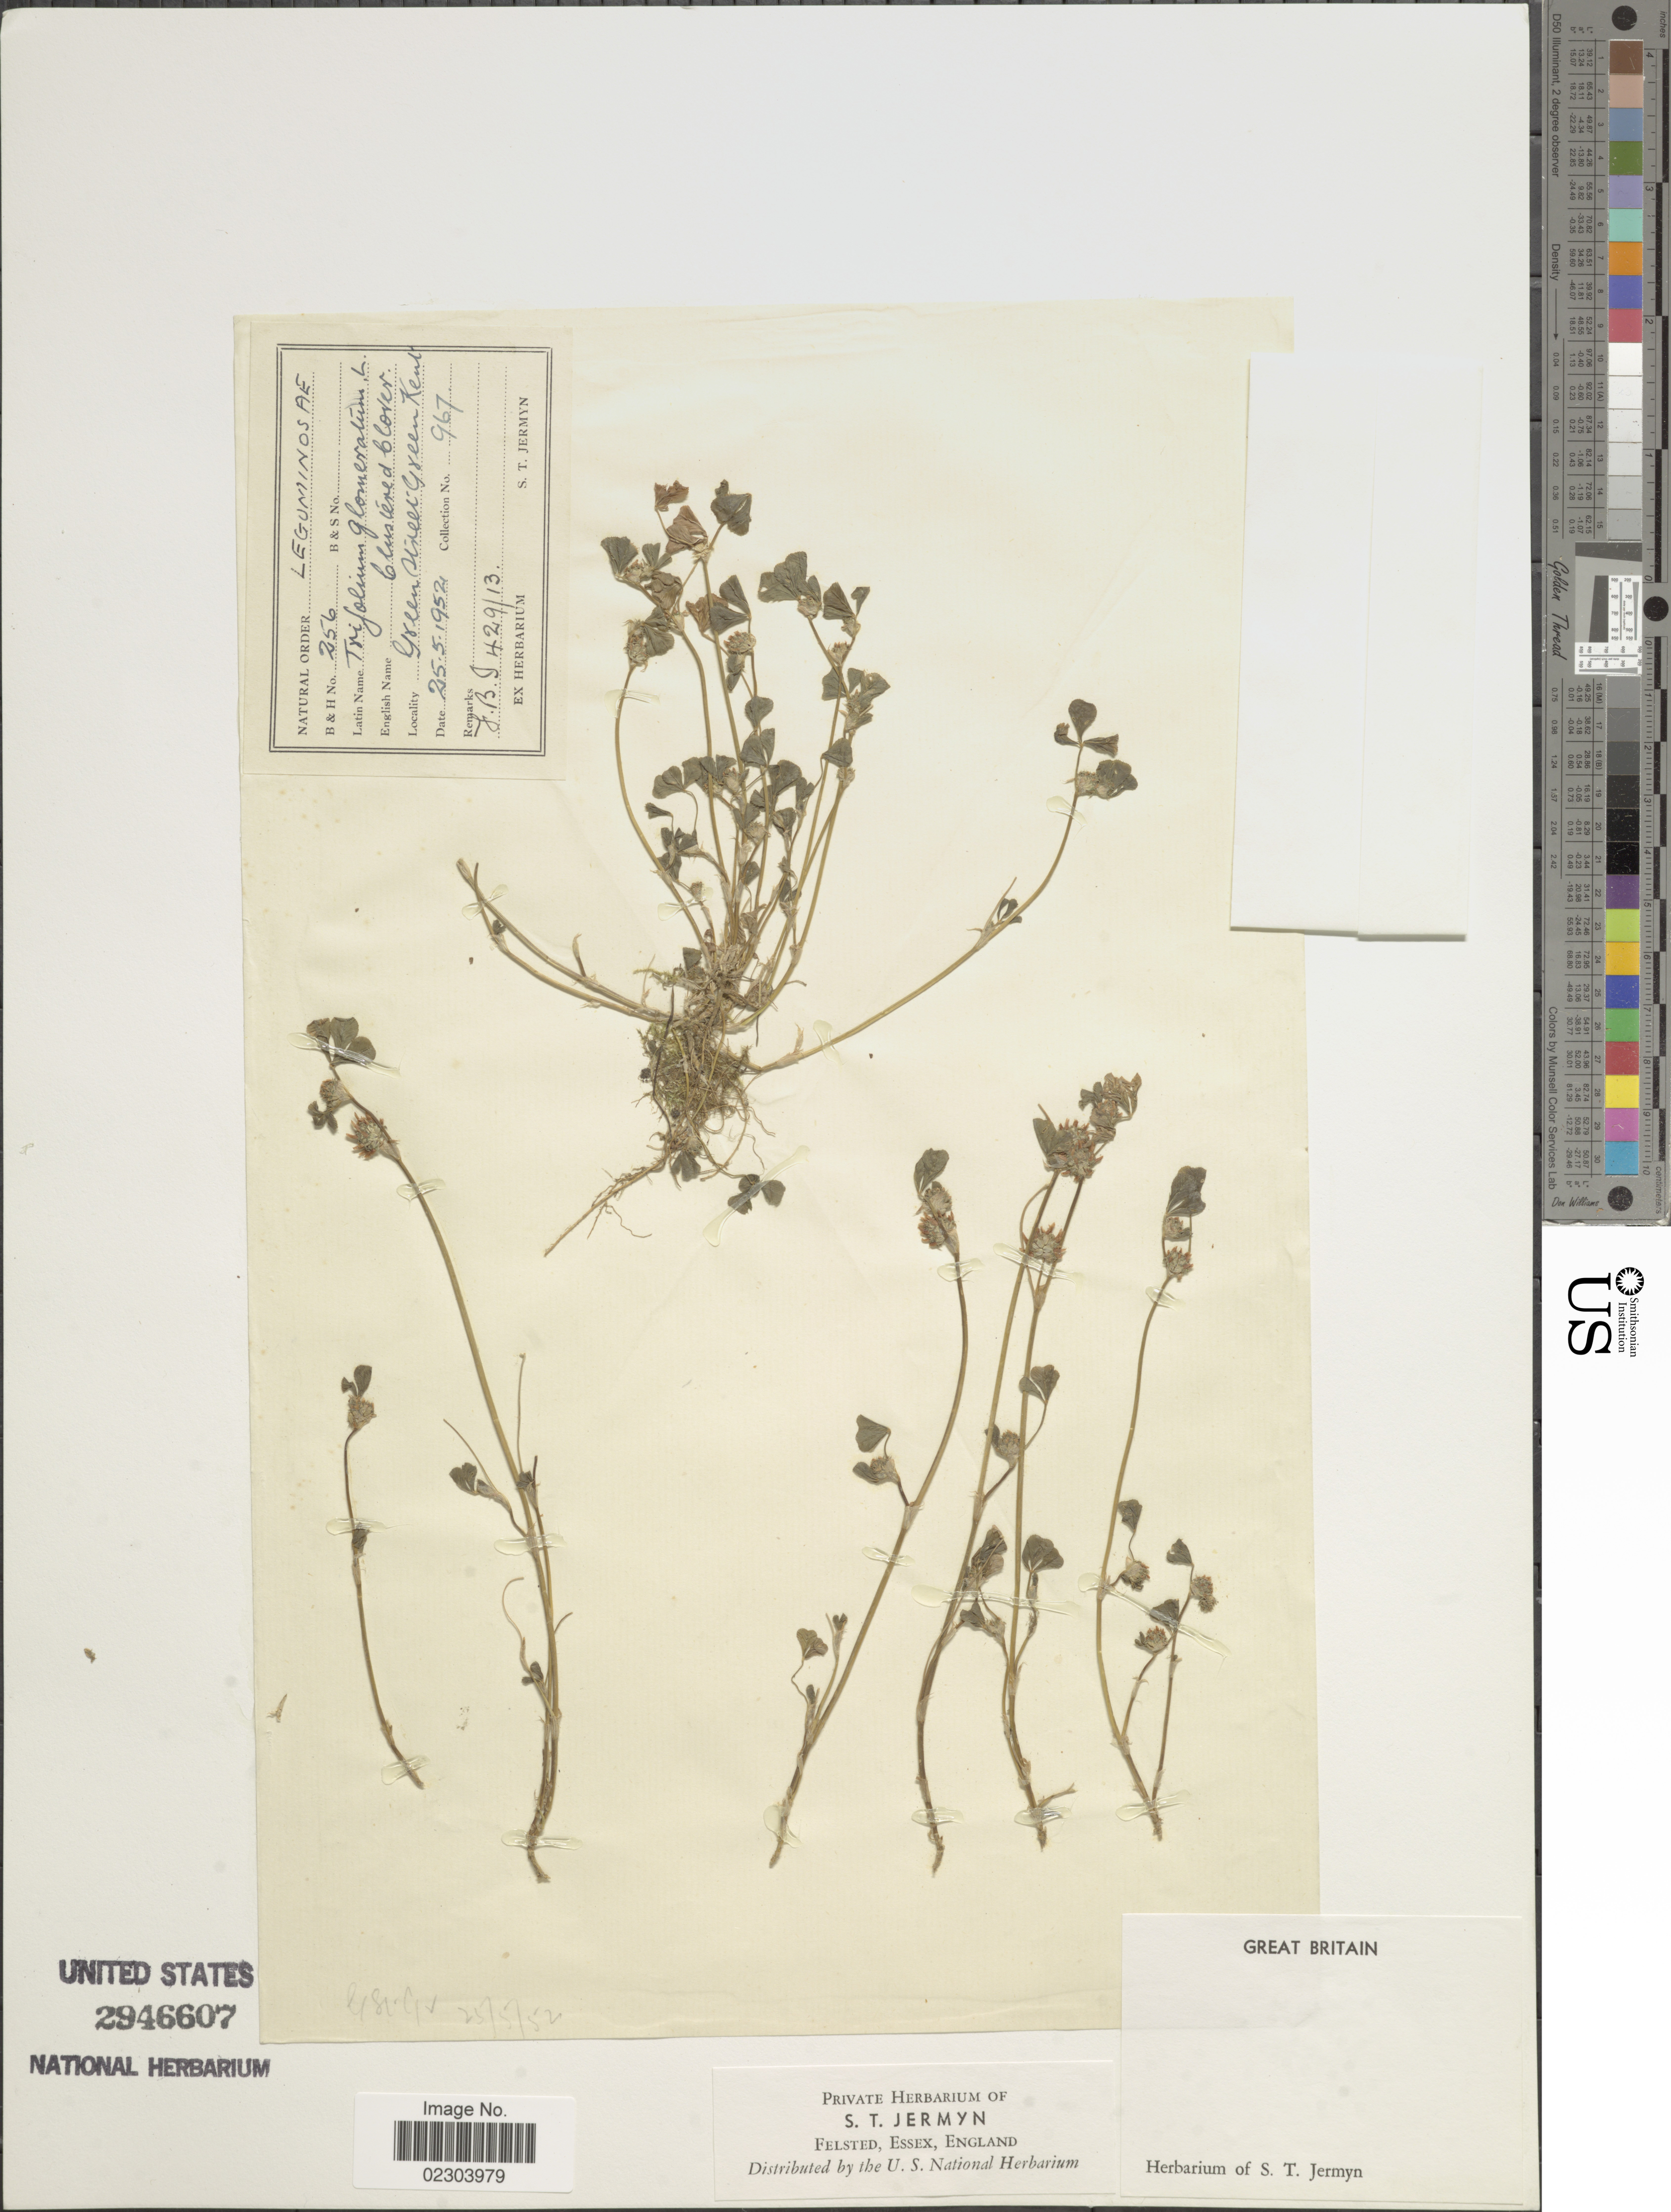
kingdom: Plantae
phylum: Tracheophyta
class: Magnoliopsida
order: Fabales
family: Fabaceae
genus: Trifolium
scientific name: Trifolium glomeratum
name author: L.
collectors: S. Jermyn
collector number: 967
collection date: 1952-05-25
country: United States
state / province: Kentucky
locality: Green Street Green Kent.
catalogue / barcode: US 2946607